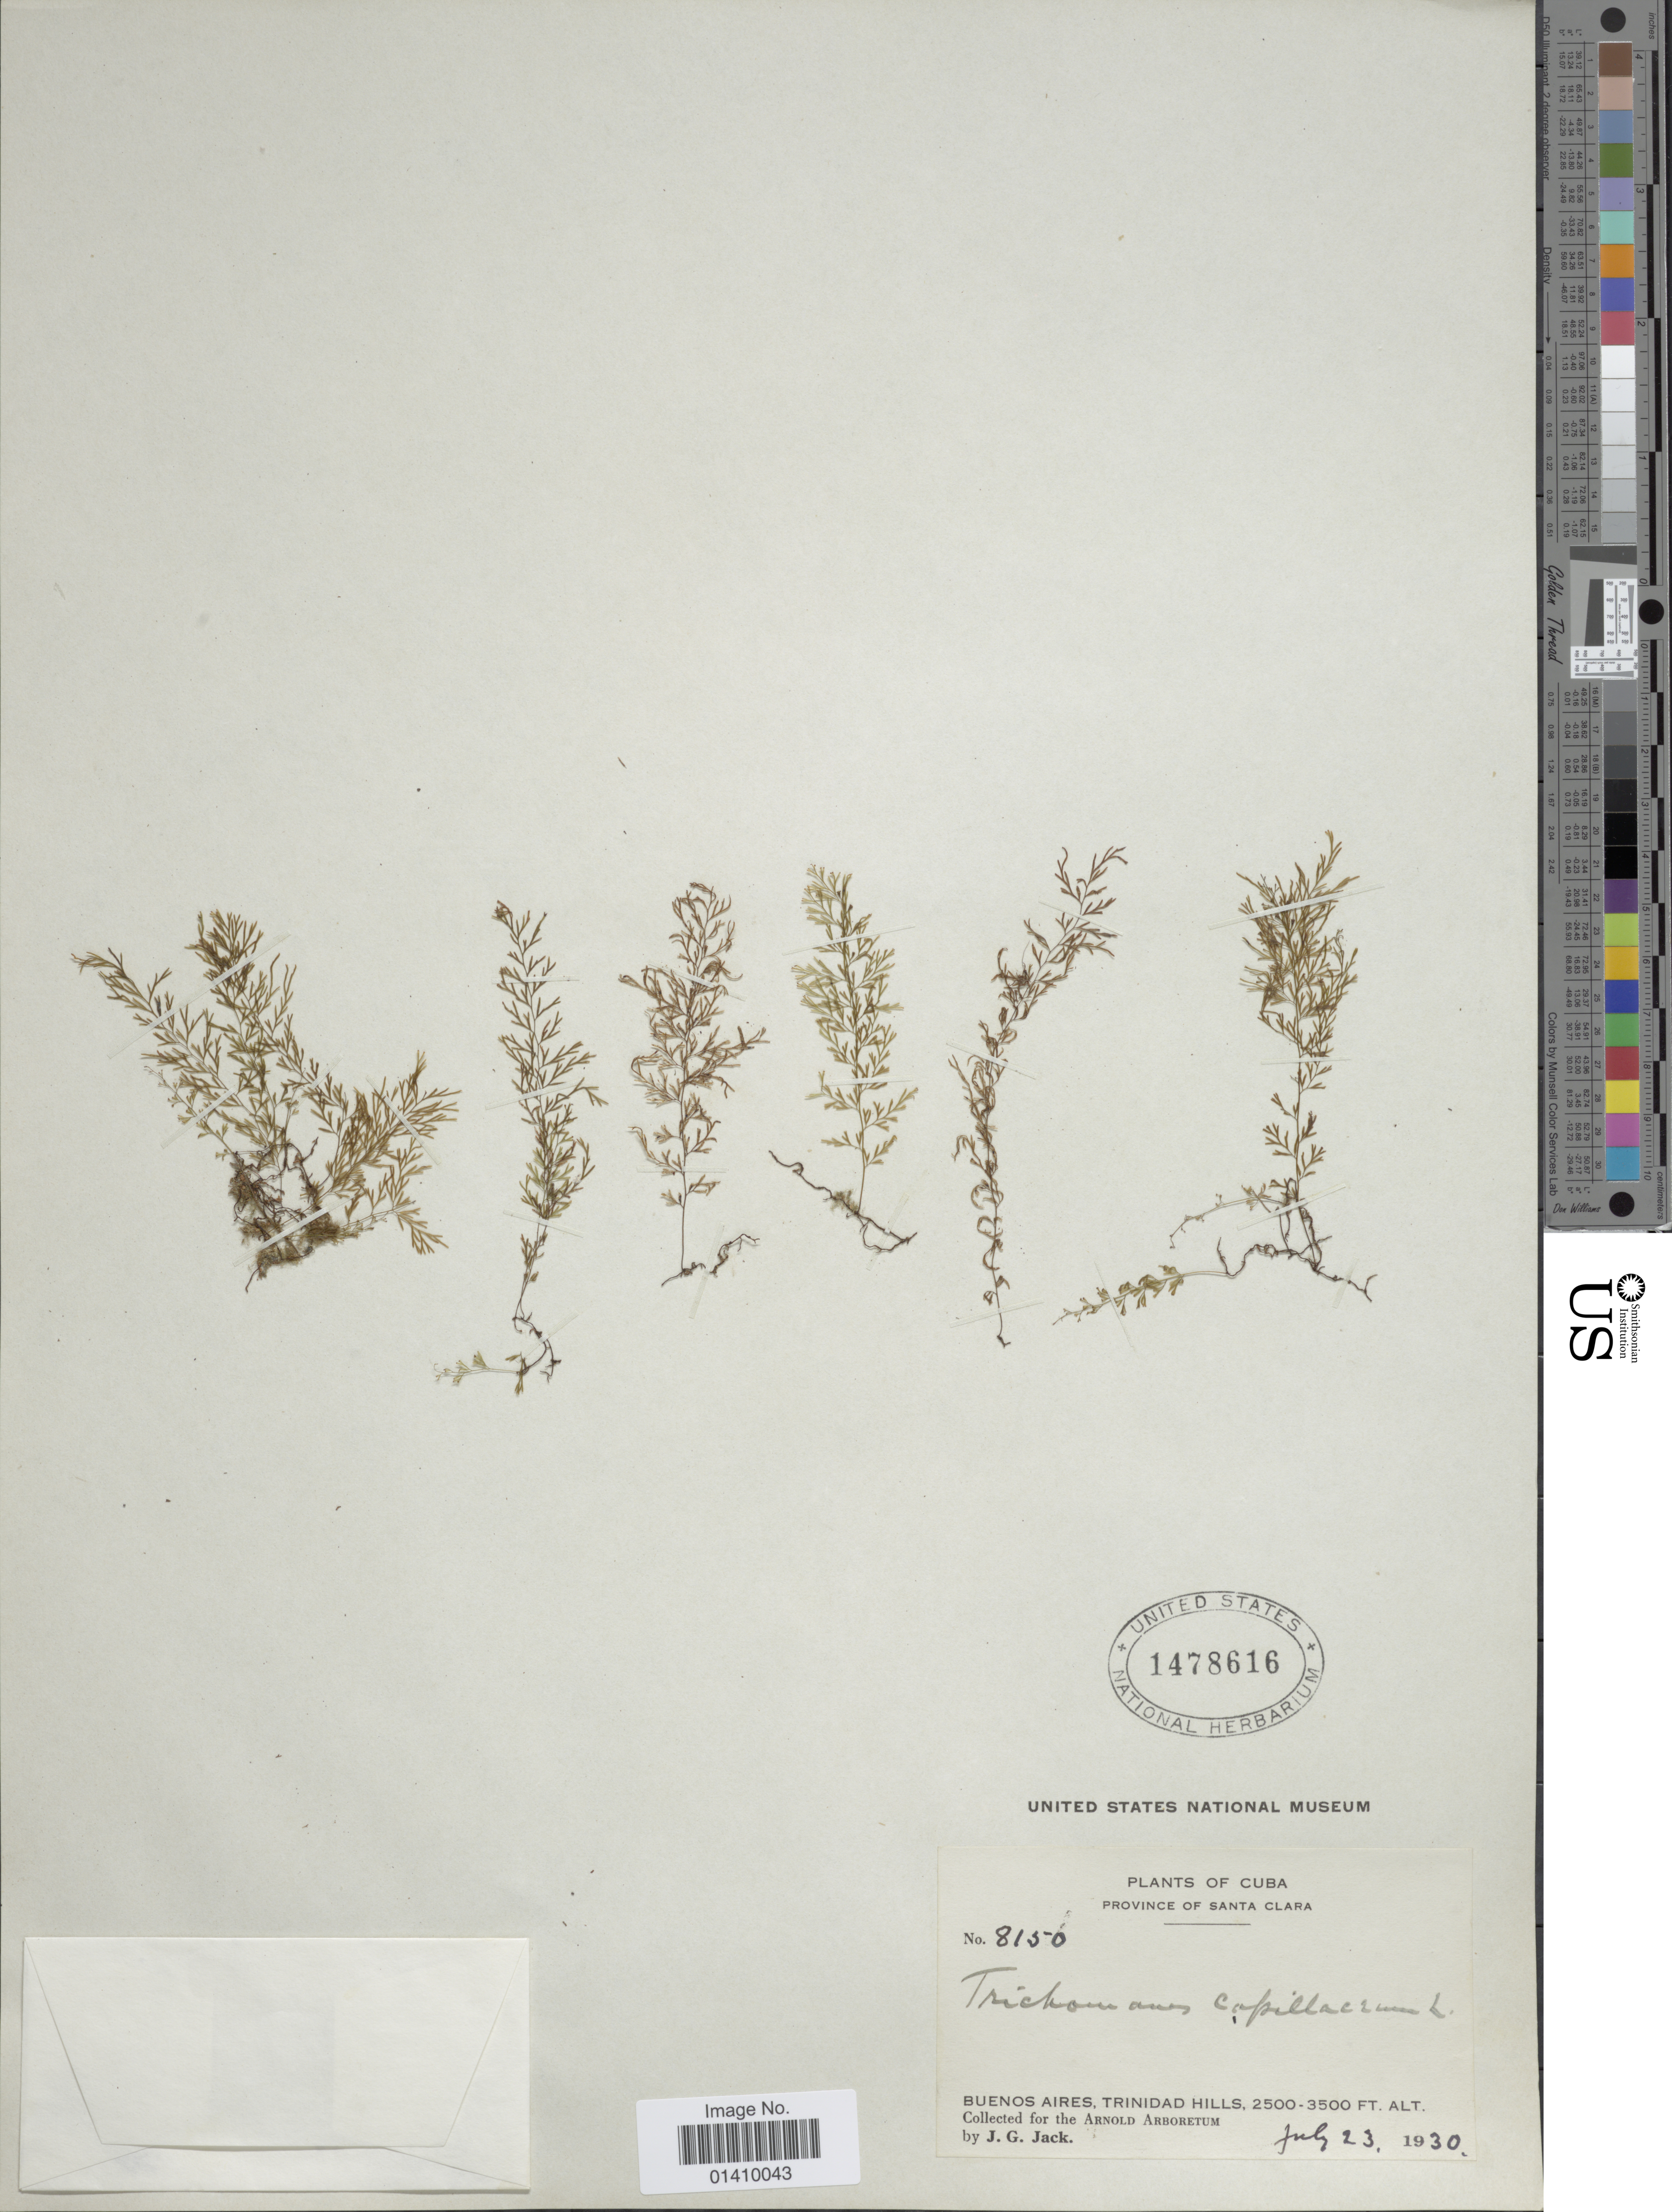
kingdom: Plantae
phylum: Tracheophyta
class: Polypodiopsida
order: Hymenophyllales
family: Hymenophyllaceae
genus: Polyphlebium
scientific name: Polyphlebium capillaceum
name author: (L.) Ebihara & Dubuisson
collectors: J. G. Jack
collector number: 8150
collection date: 1930-07-23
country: Cuba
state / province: Las Villas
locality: Province of Santa Clara Buenos Aires Trinidad hills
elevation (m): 762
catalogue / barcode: US 1478616